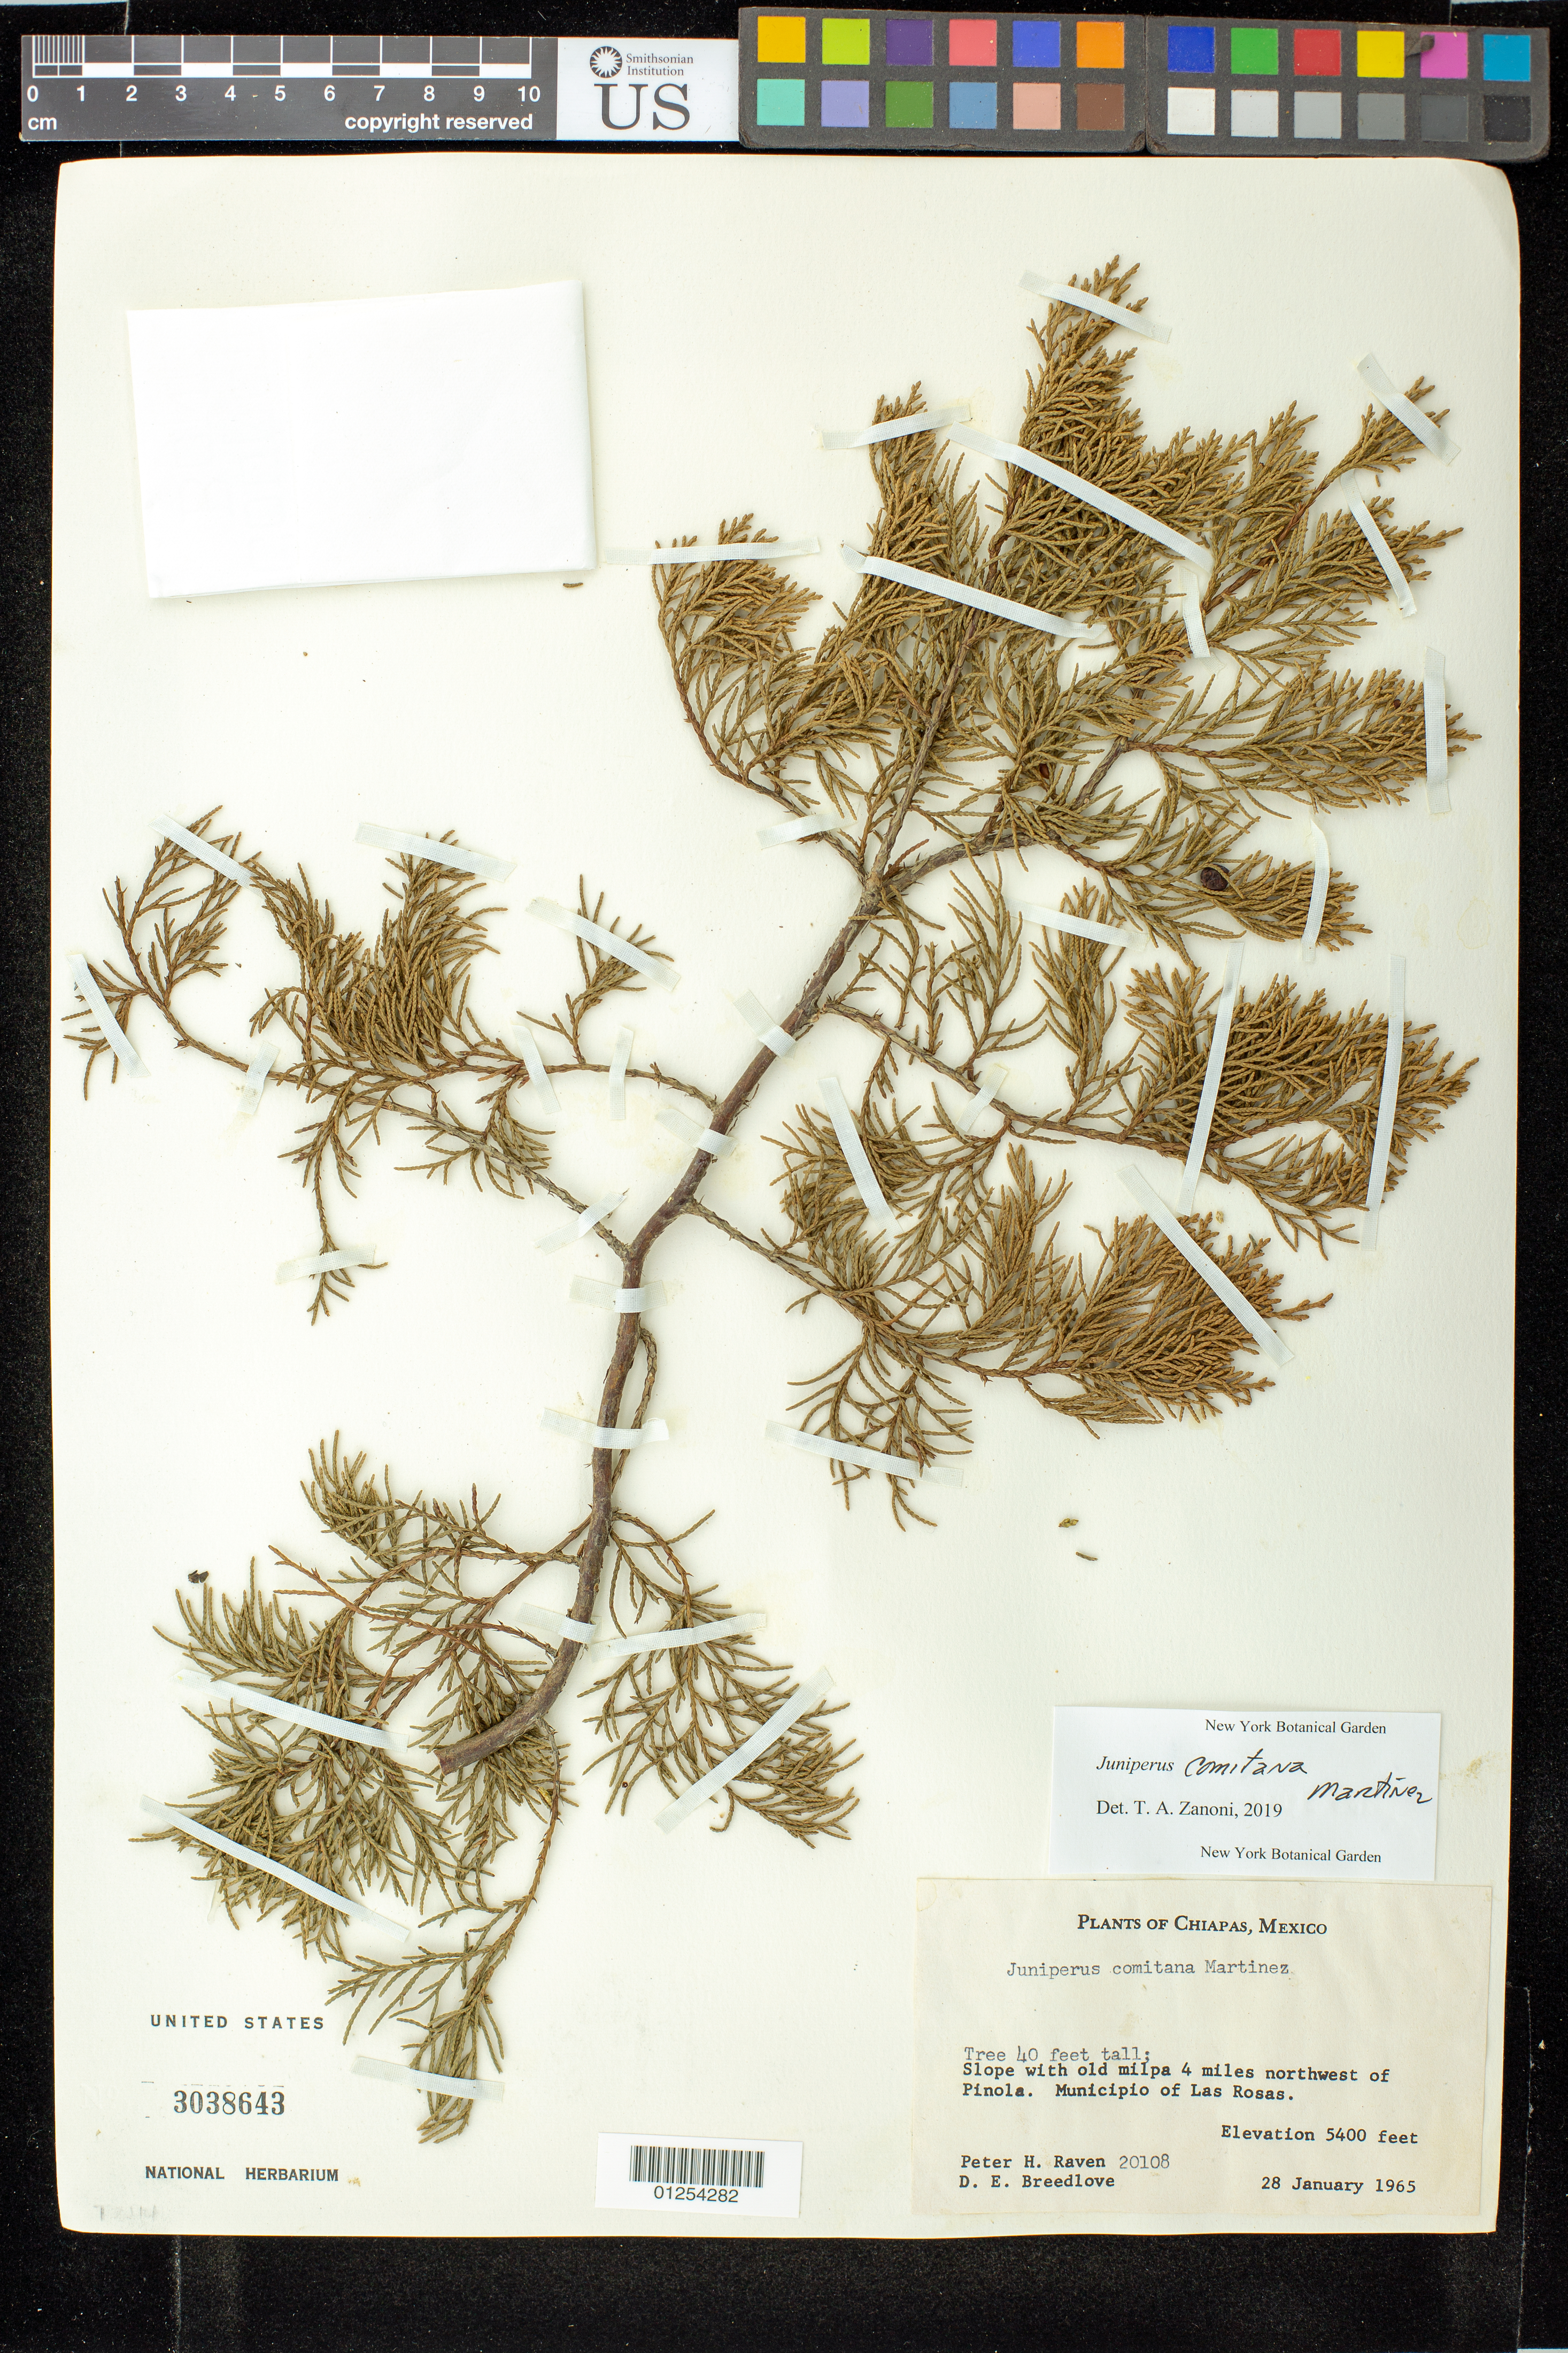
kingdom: Plantae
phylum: Tracheophyta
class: Pinopsida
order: Pinales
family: Cupressaceae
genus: Juniperus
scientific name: Juniperus comitana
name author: Martínez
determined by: Zanoni, T. A., (NY), New York Botanical Garden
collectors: P. Raven & D. E. Breedlove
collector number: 20108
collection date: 1965-01-28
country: Mexico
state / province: Chiapas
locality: Slope with old milpa 4 miles northwest of Pinola. Municipio of Las Rosas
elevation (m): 1646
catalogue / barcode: US 3038643